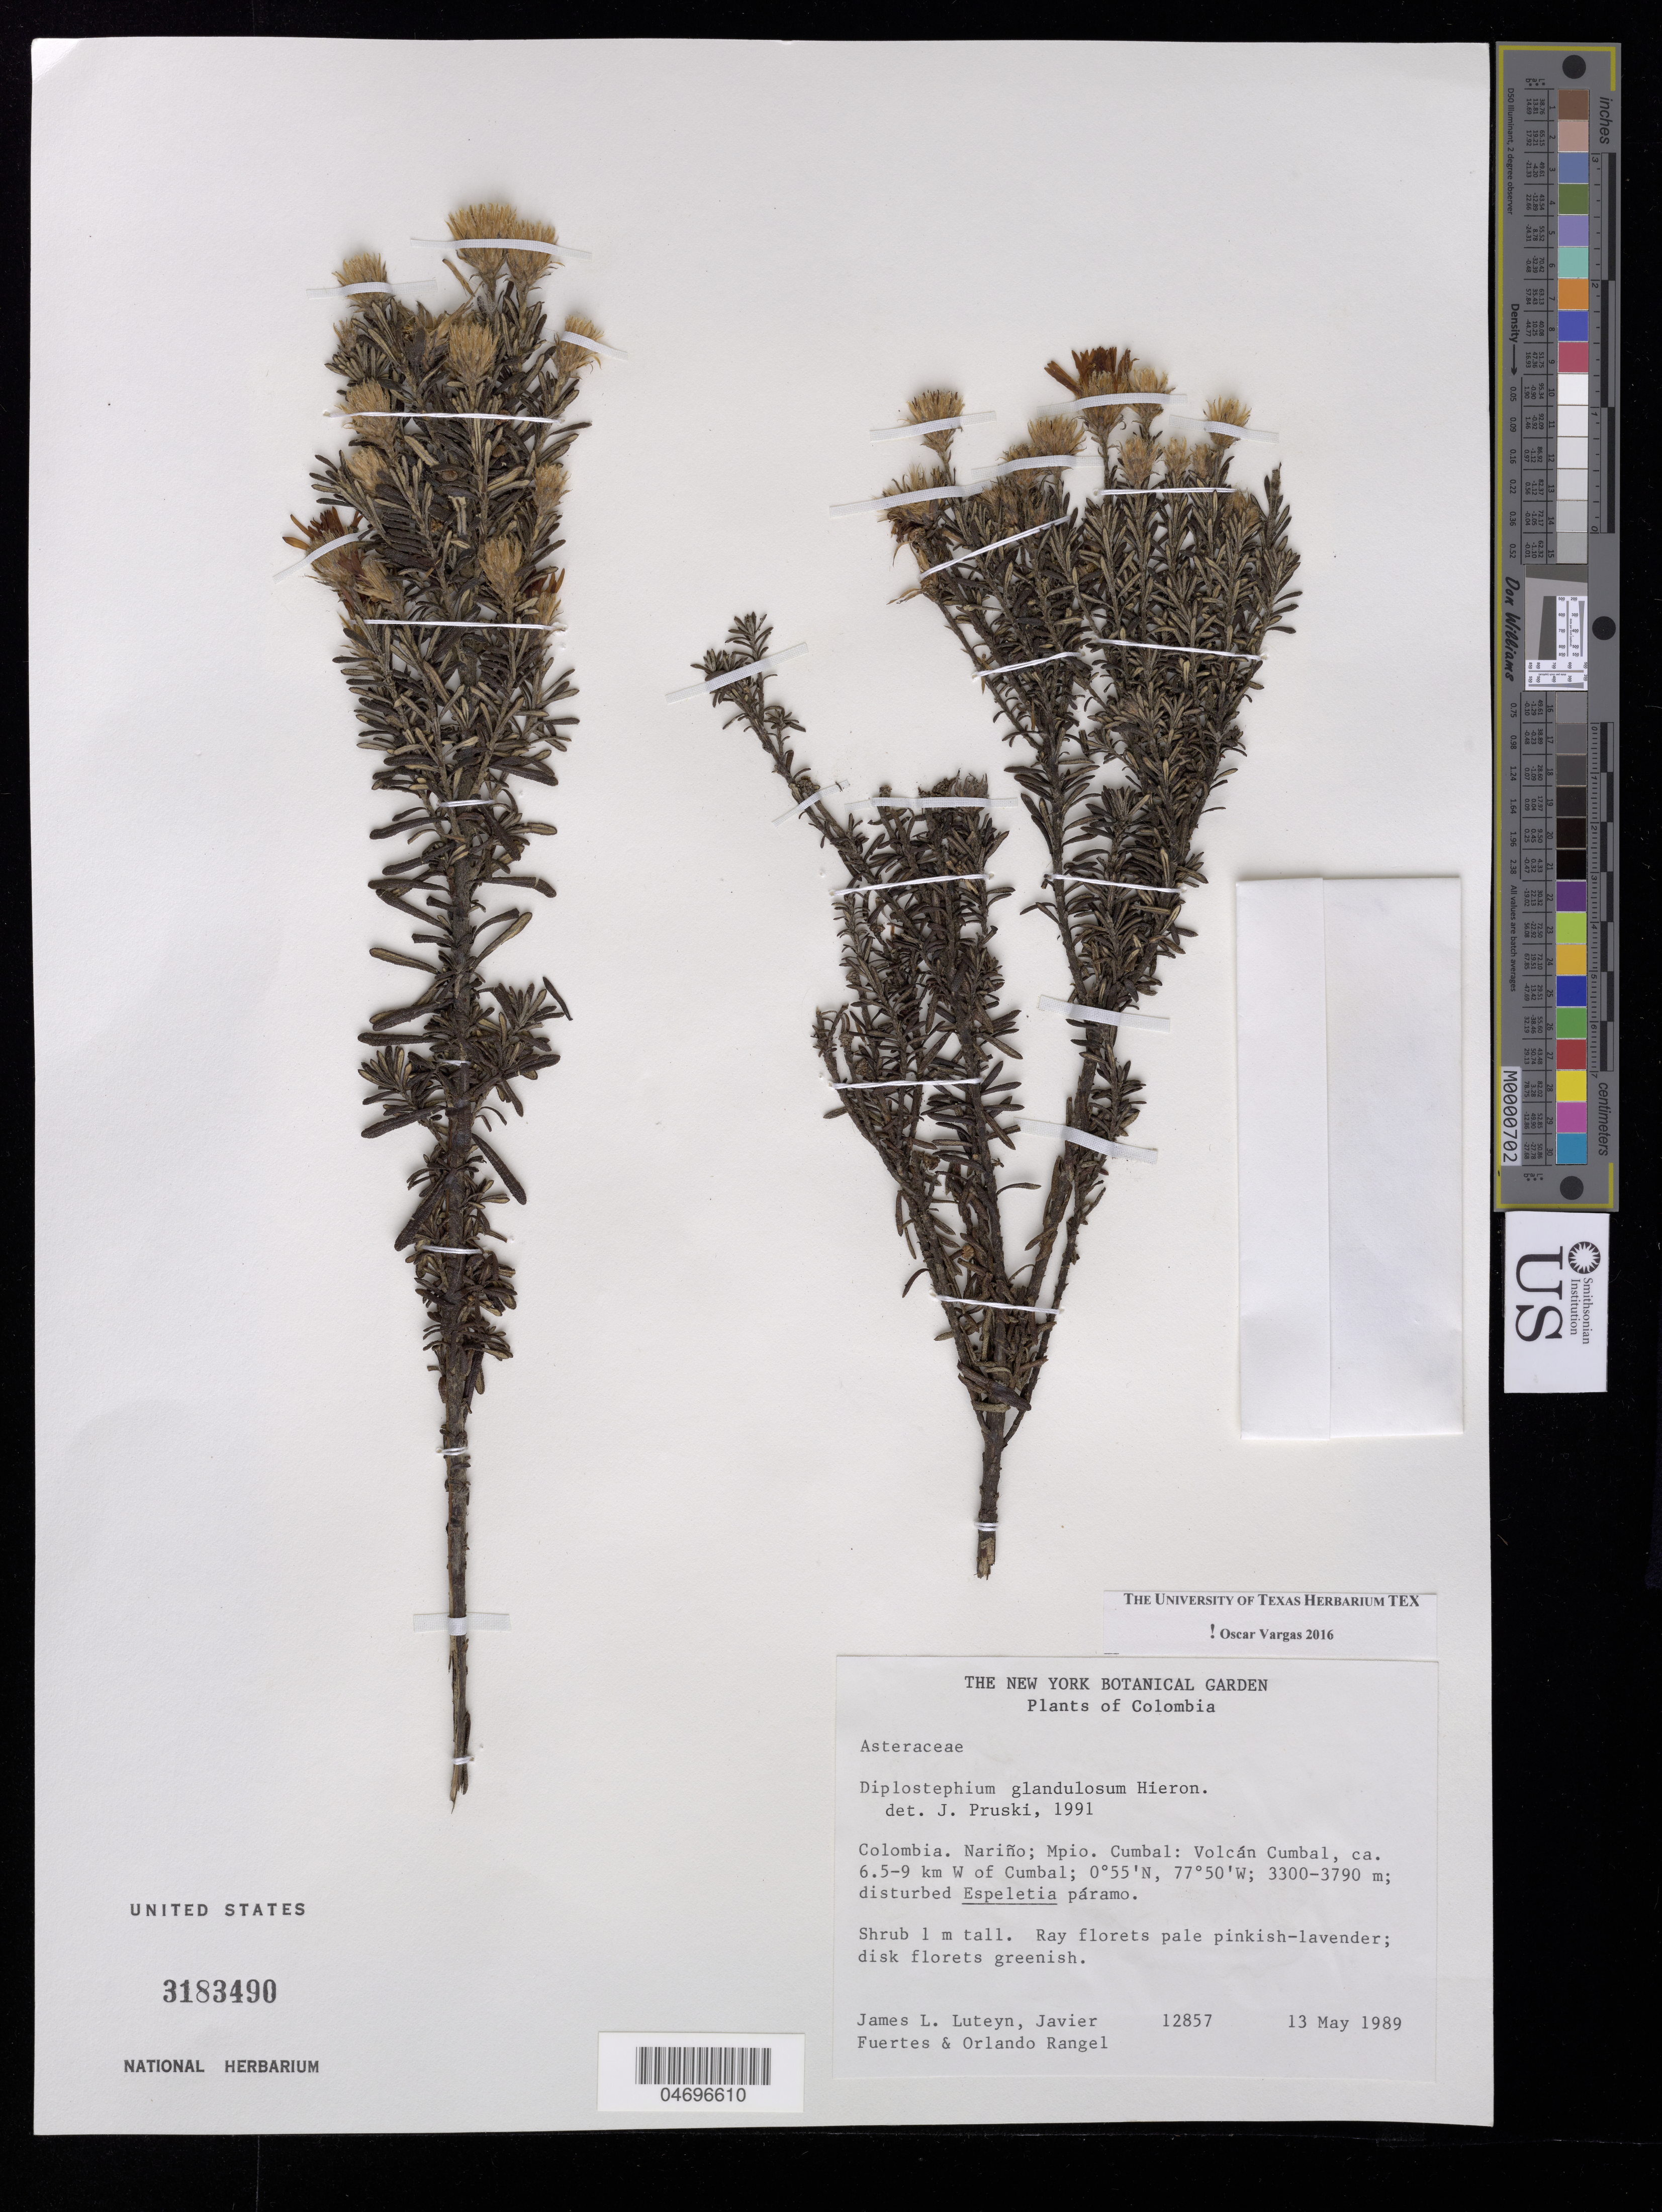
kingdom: Plantae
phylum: Tracheophyta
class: Magnoliopsida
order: Asterales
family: Asteraceae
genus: Diplostephium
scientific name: Diplostephium glandulosum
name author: Hieron.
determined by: Vargas, Oscar M.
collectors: J. L. Luteyn, J. Fuertes & J. O. Rangel Ch.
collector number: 12857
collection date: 1989-05-13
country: Colombia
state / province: Nariño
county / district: M. Cumbal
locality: Volcán Cumbal, ca. 6.5-9 km W of Cumbal.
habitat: Paramo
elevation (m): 3300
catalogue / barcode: US 3183490